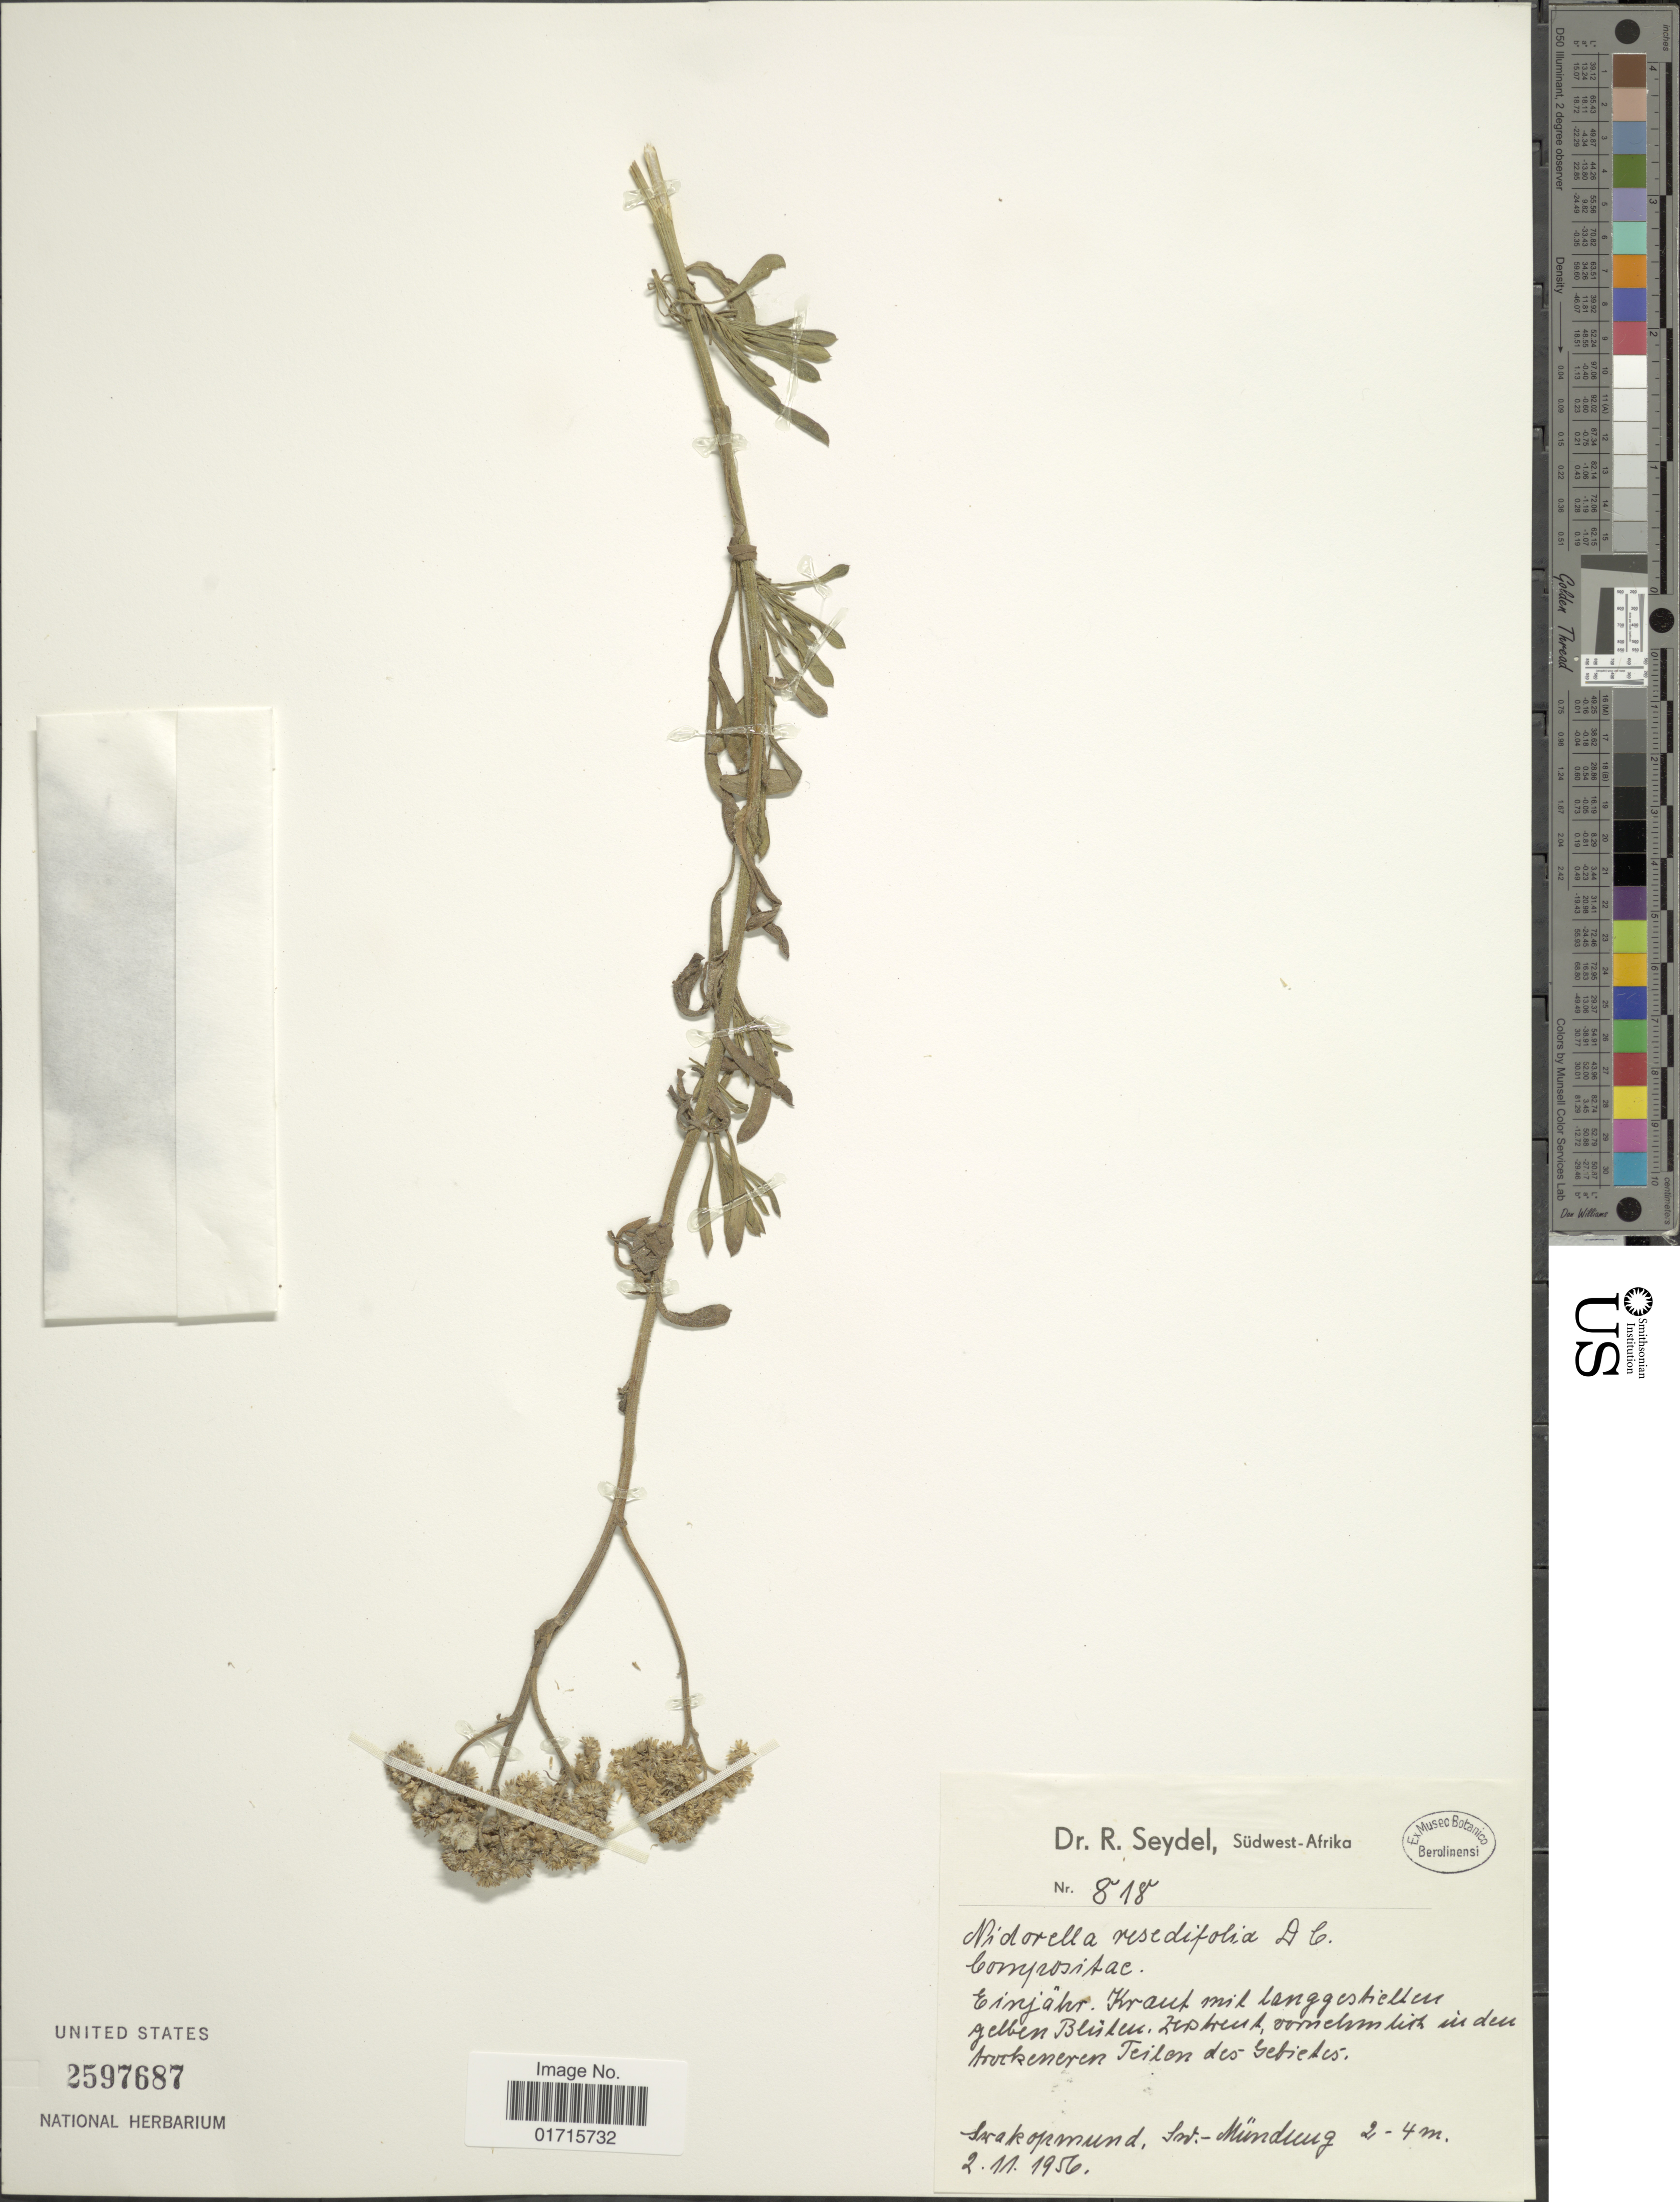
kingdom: Plantae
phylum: Tracheophyta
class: Magnoliopsida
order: Asterales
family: Asteraceae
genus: Nidorella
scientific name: Nidorella resedifolia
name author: DC.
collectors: R. Seydel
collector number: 818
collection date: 1956-11-02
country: Namibia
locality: Sudwest-Afrika. Swakopmund, Sw. Mündung.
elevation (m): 2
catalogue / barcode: US 2597687